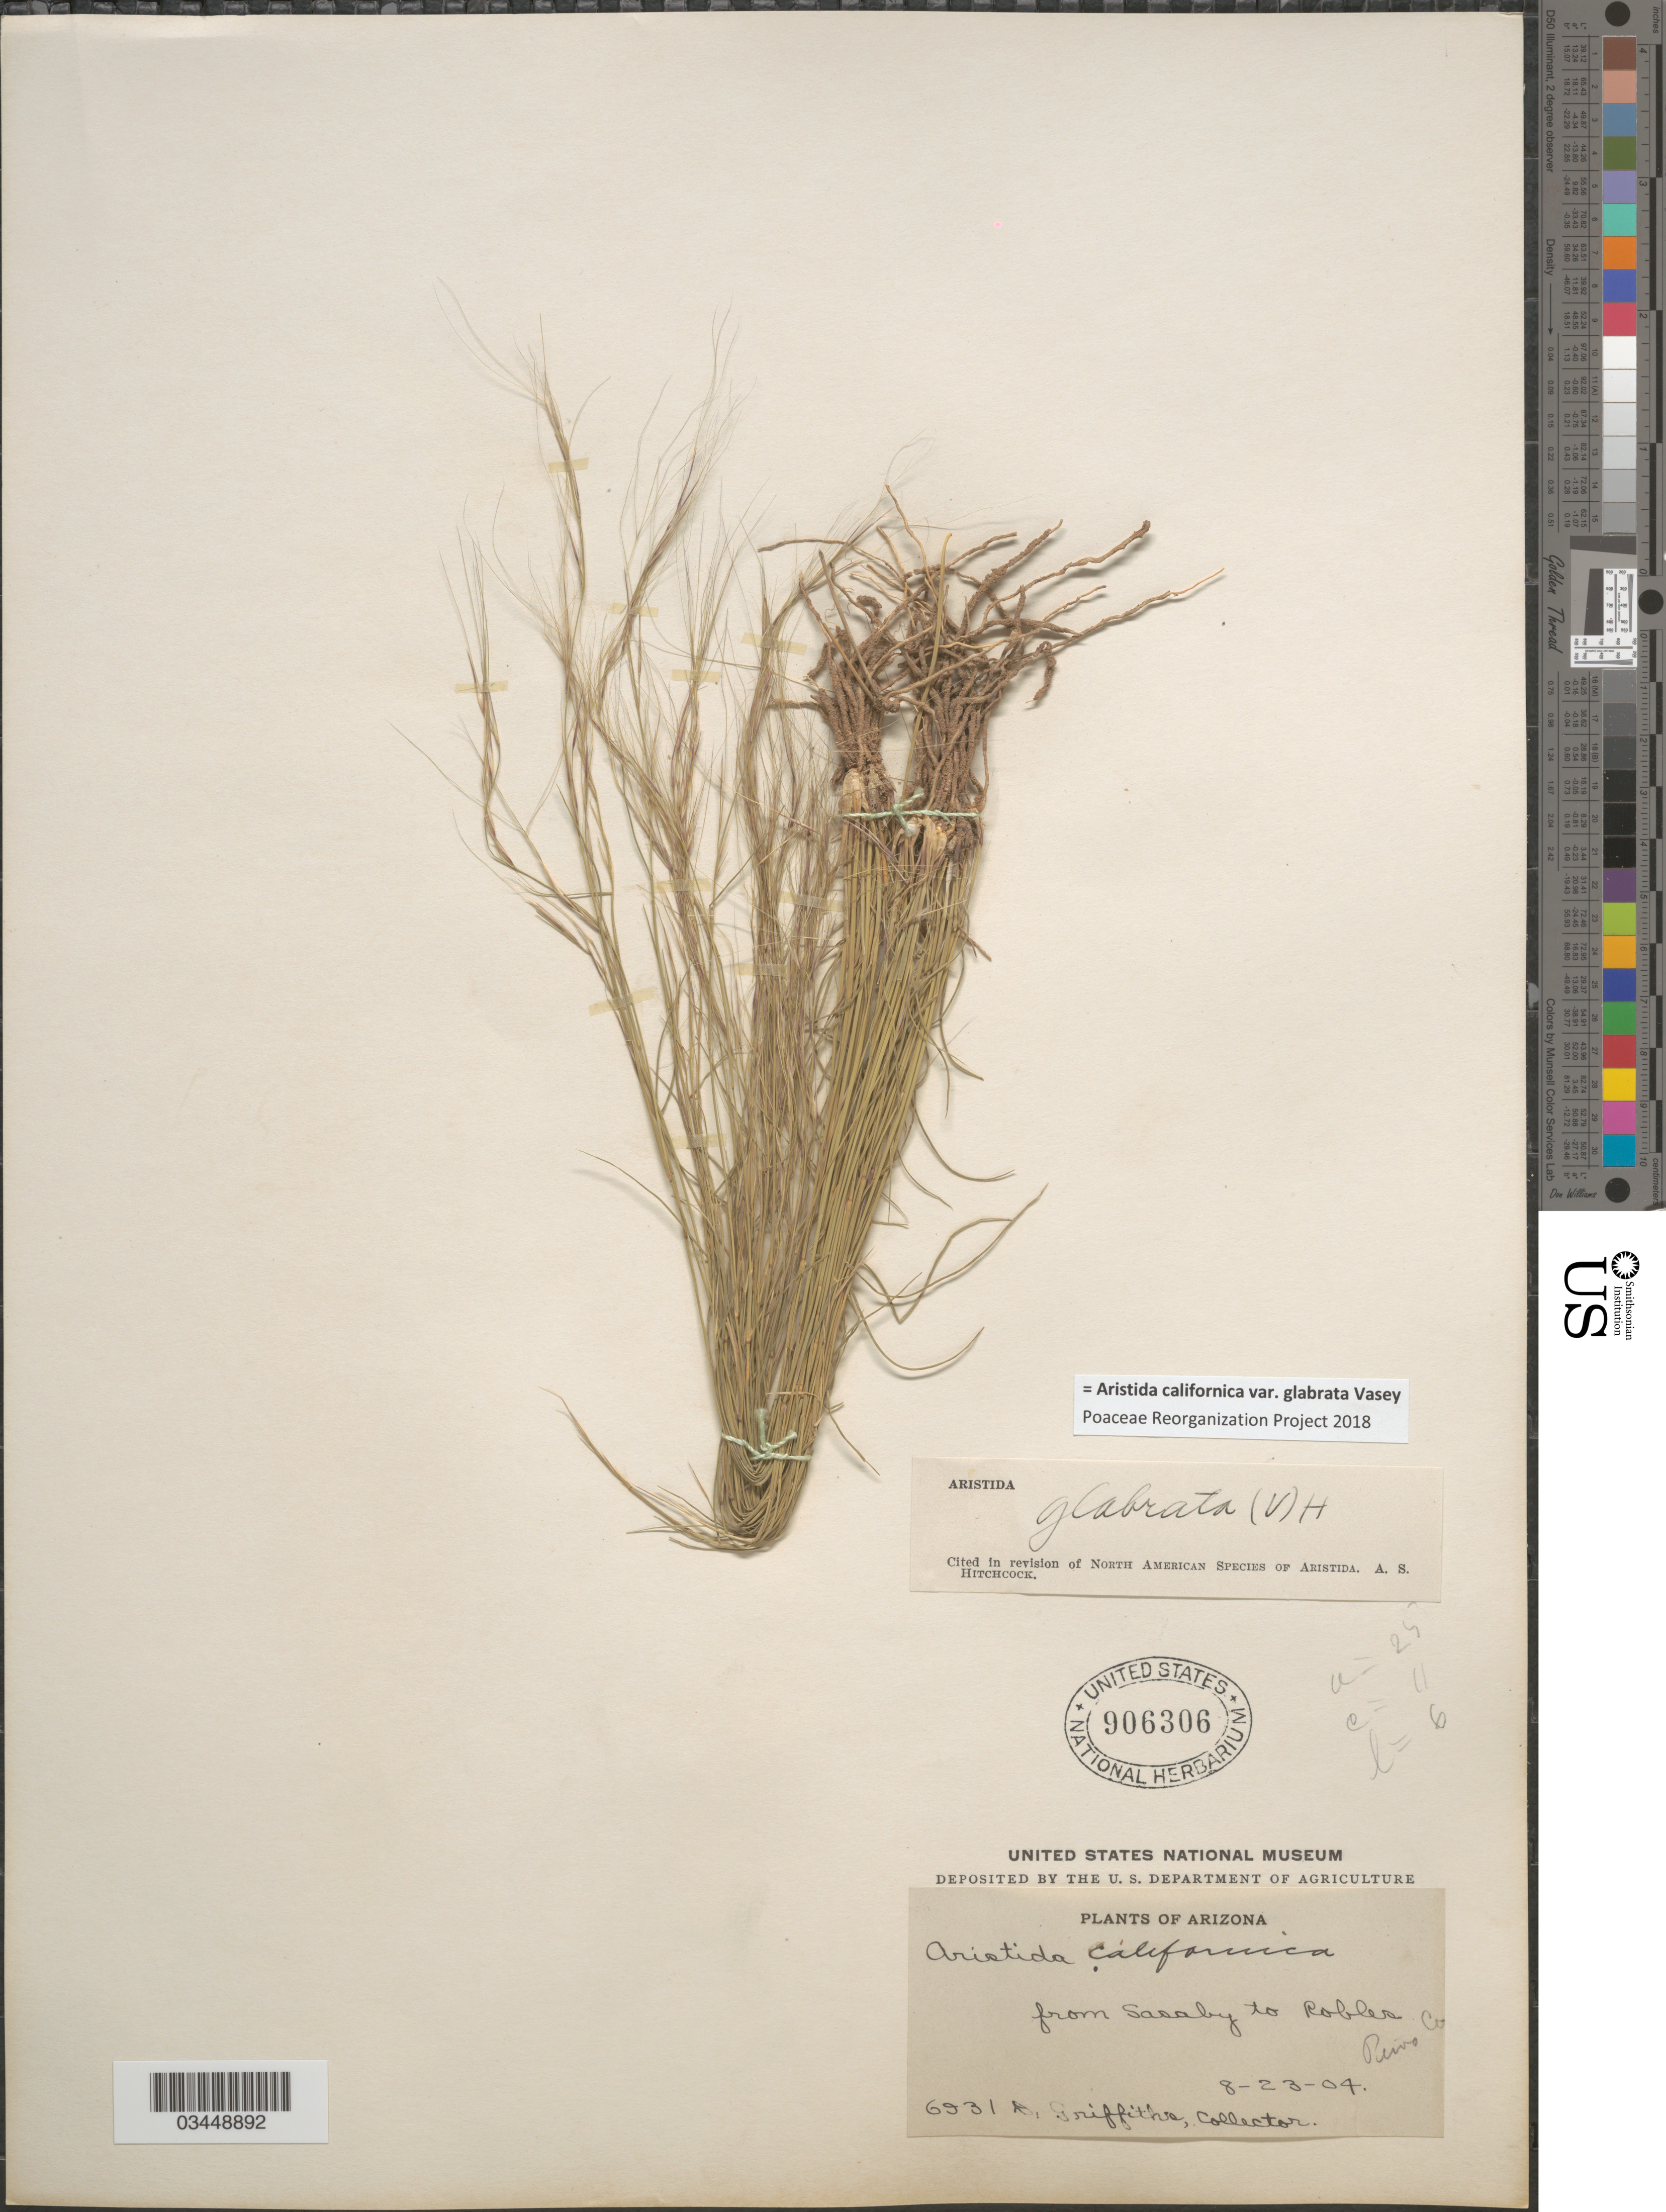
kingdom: Plantae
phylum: Tracheophyta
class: Liliopsida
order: Poales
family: Poaceae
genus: Aristida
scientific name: Aristida californica var. glabrata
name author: Vasey in Brandegee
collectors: D. Griffiths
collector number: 6931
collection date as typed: Transcribed d/m/y: 23/8/4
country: United States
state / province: Arizona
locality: Reno Co. From Sasaby to Robles.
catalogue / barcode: US 906306